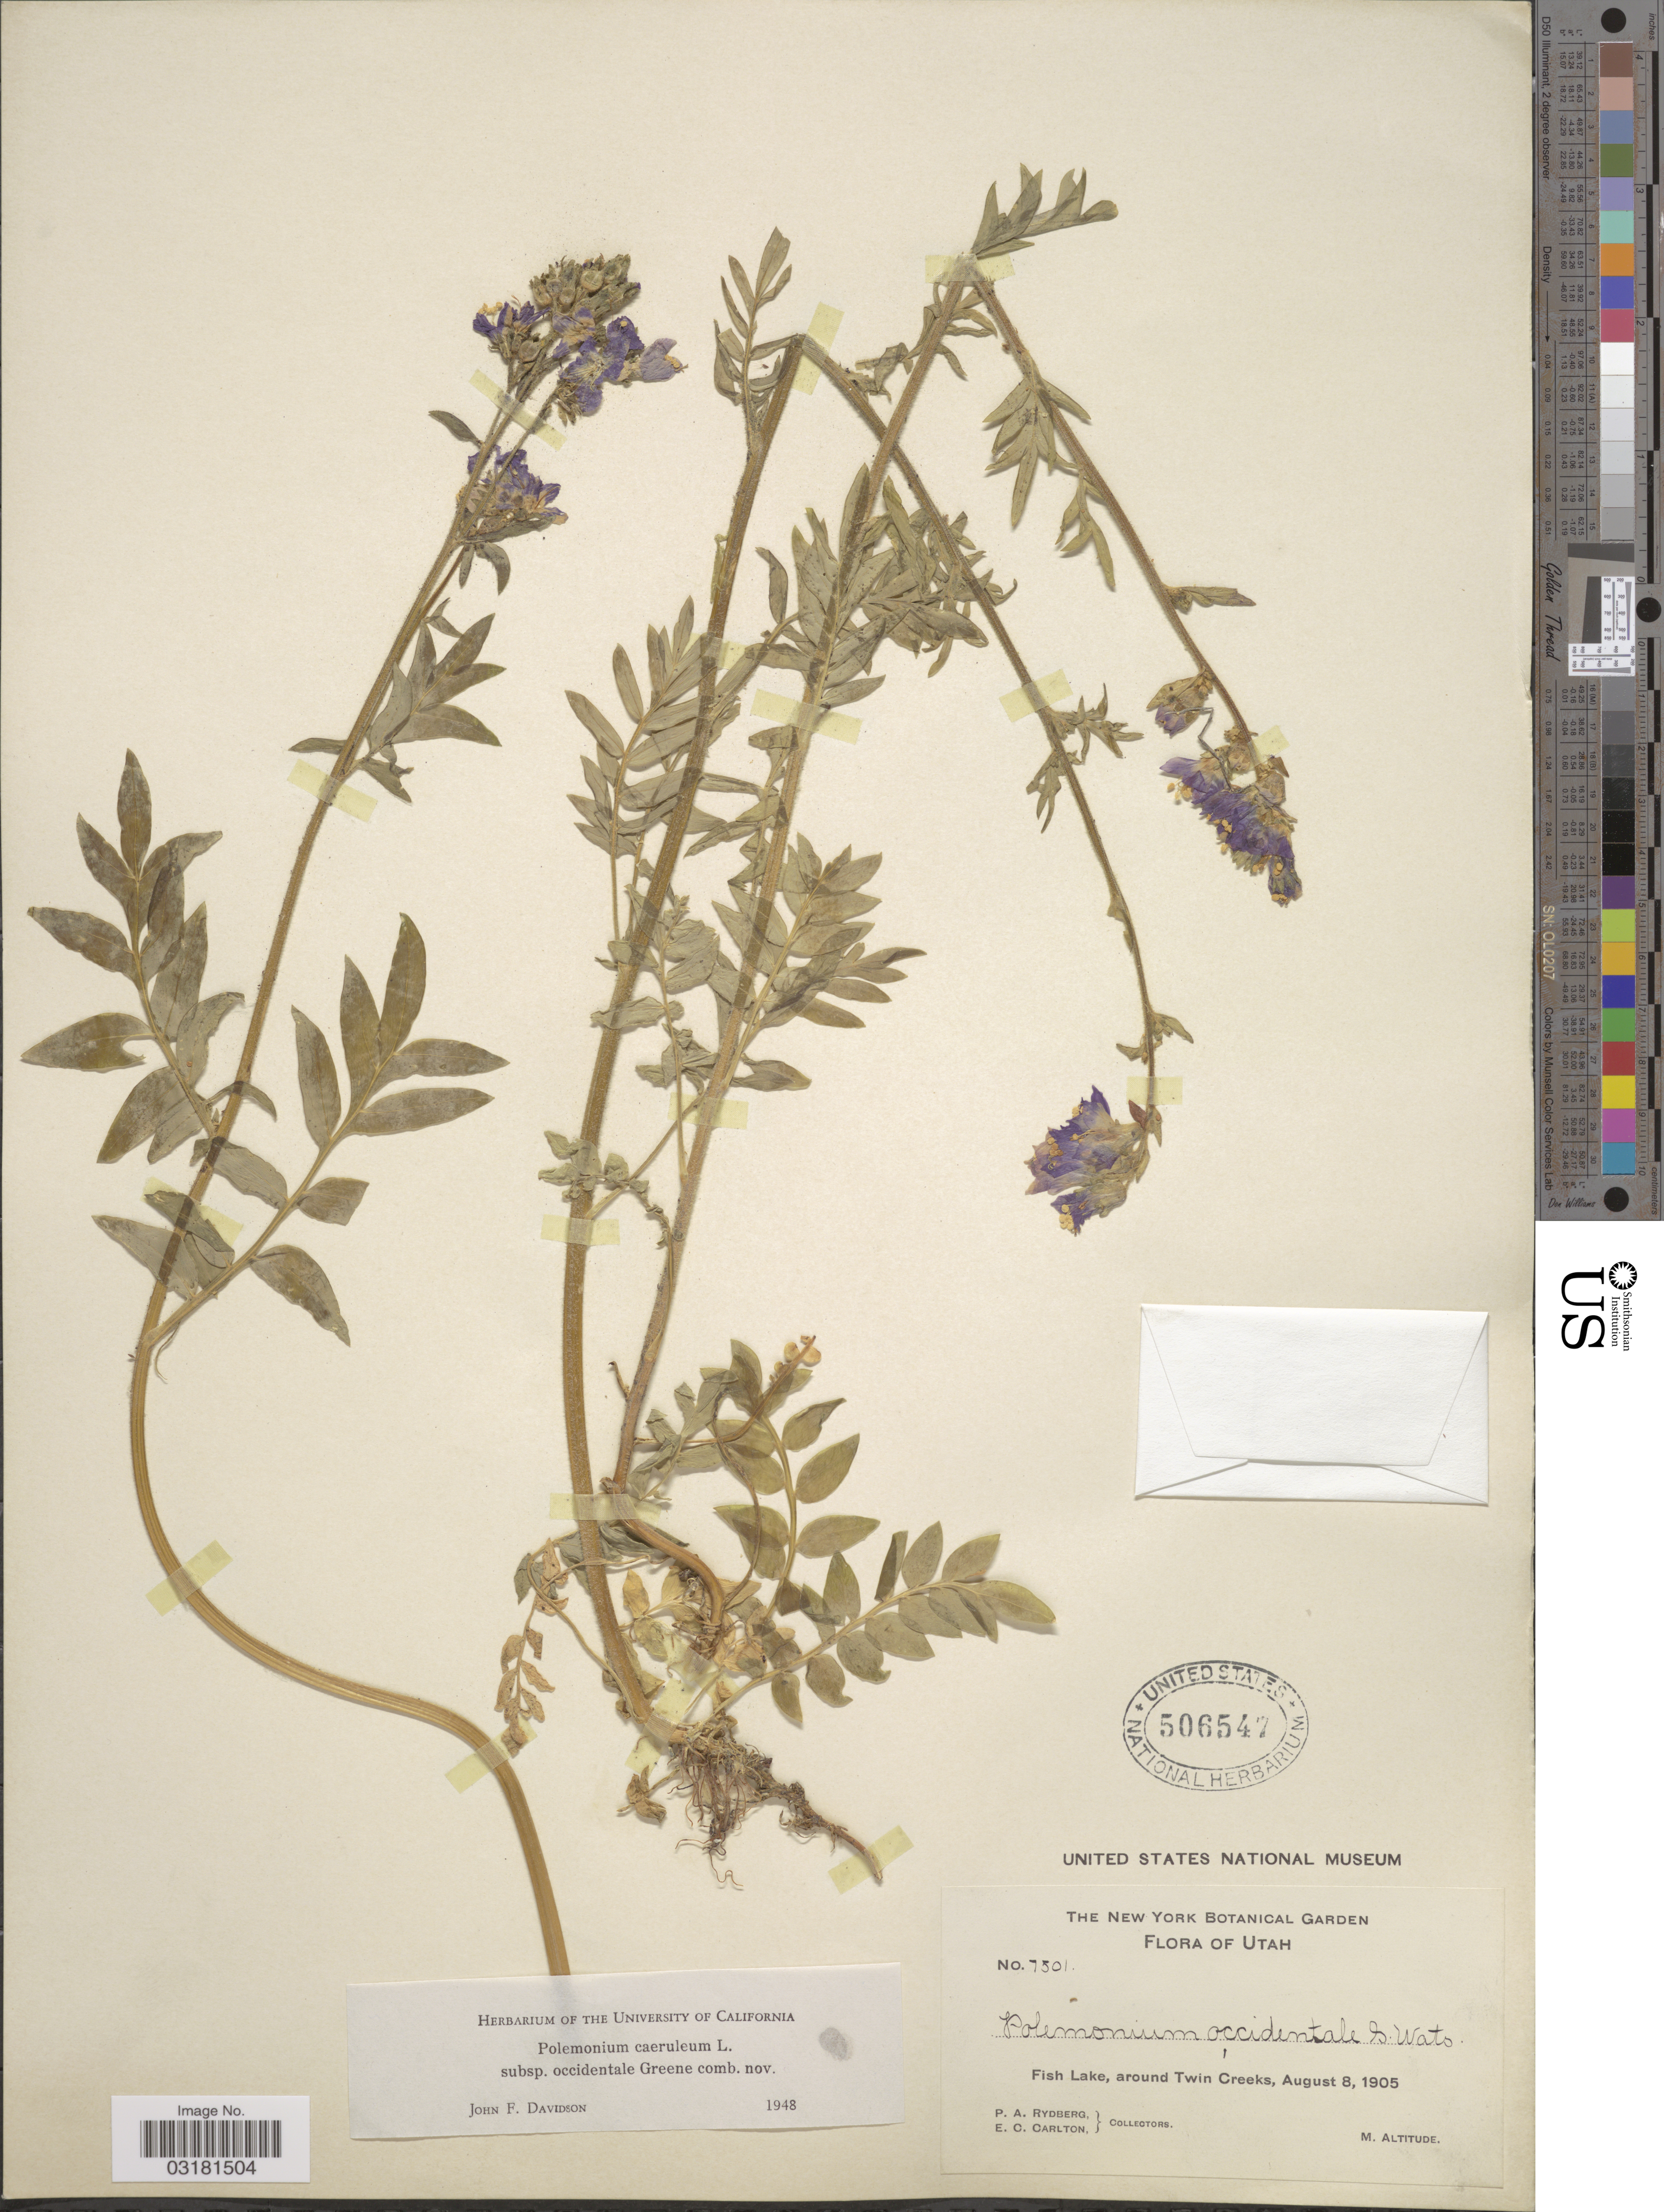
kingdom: Plantae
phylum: Tracheophyta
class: Magnoliopsida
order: Ericales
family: Polemoniaceae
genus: Polemonium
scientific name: Polemonium occidentale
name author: Greene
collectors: P. A. Rydberg & E. Carlton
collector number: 7501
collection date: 1905-08-08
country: United States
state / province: Utah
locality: Fish Lake, around Twin Creeks.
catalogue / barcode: US 506547